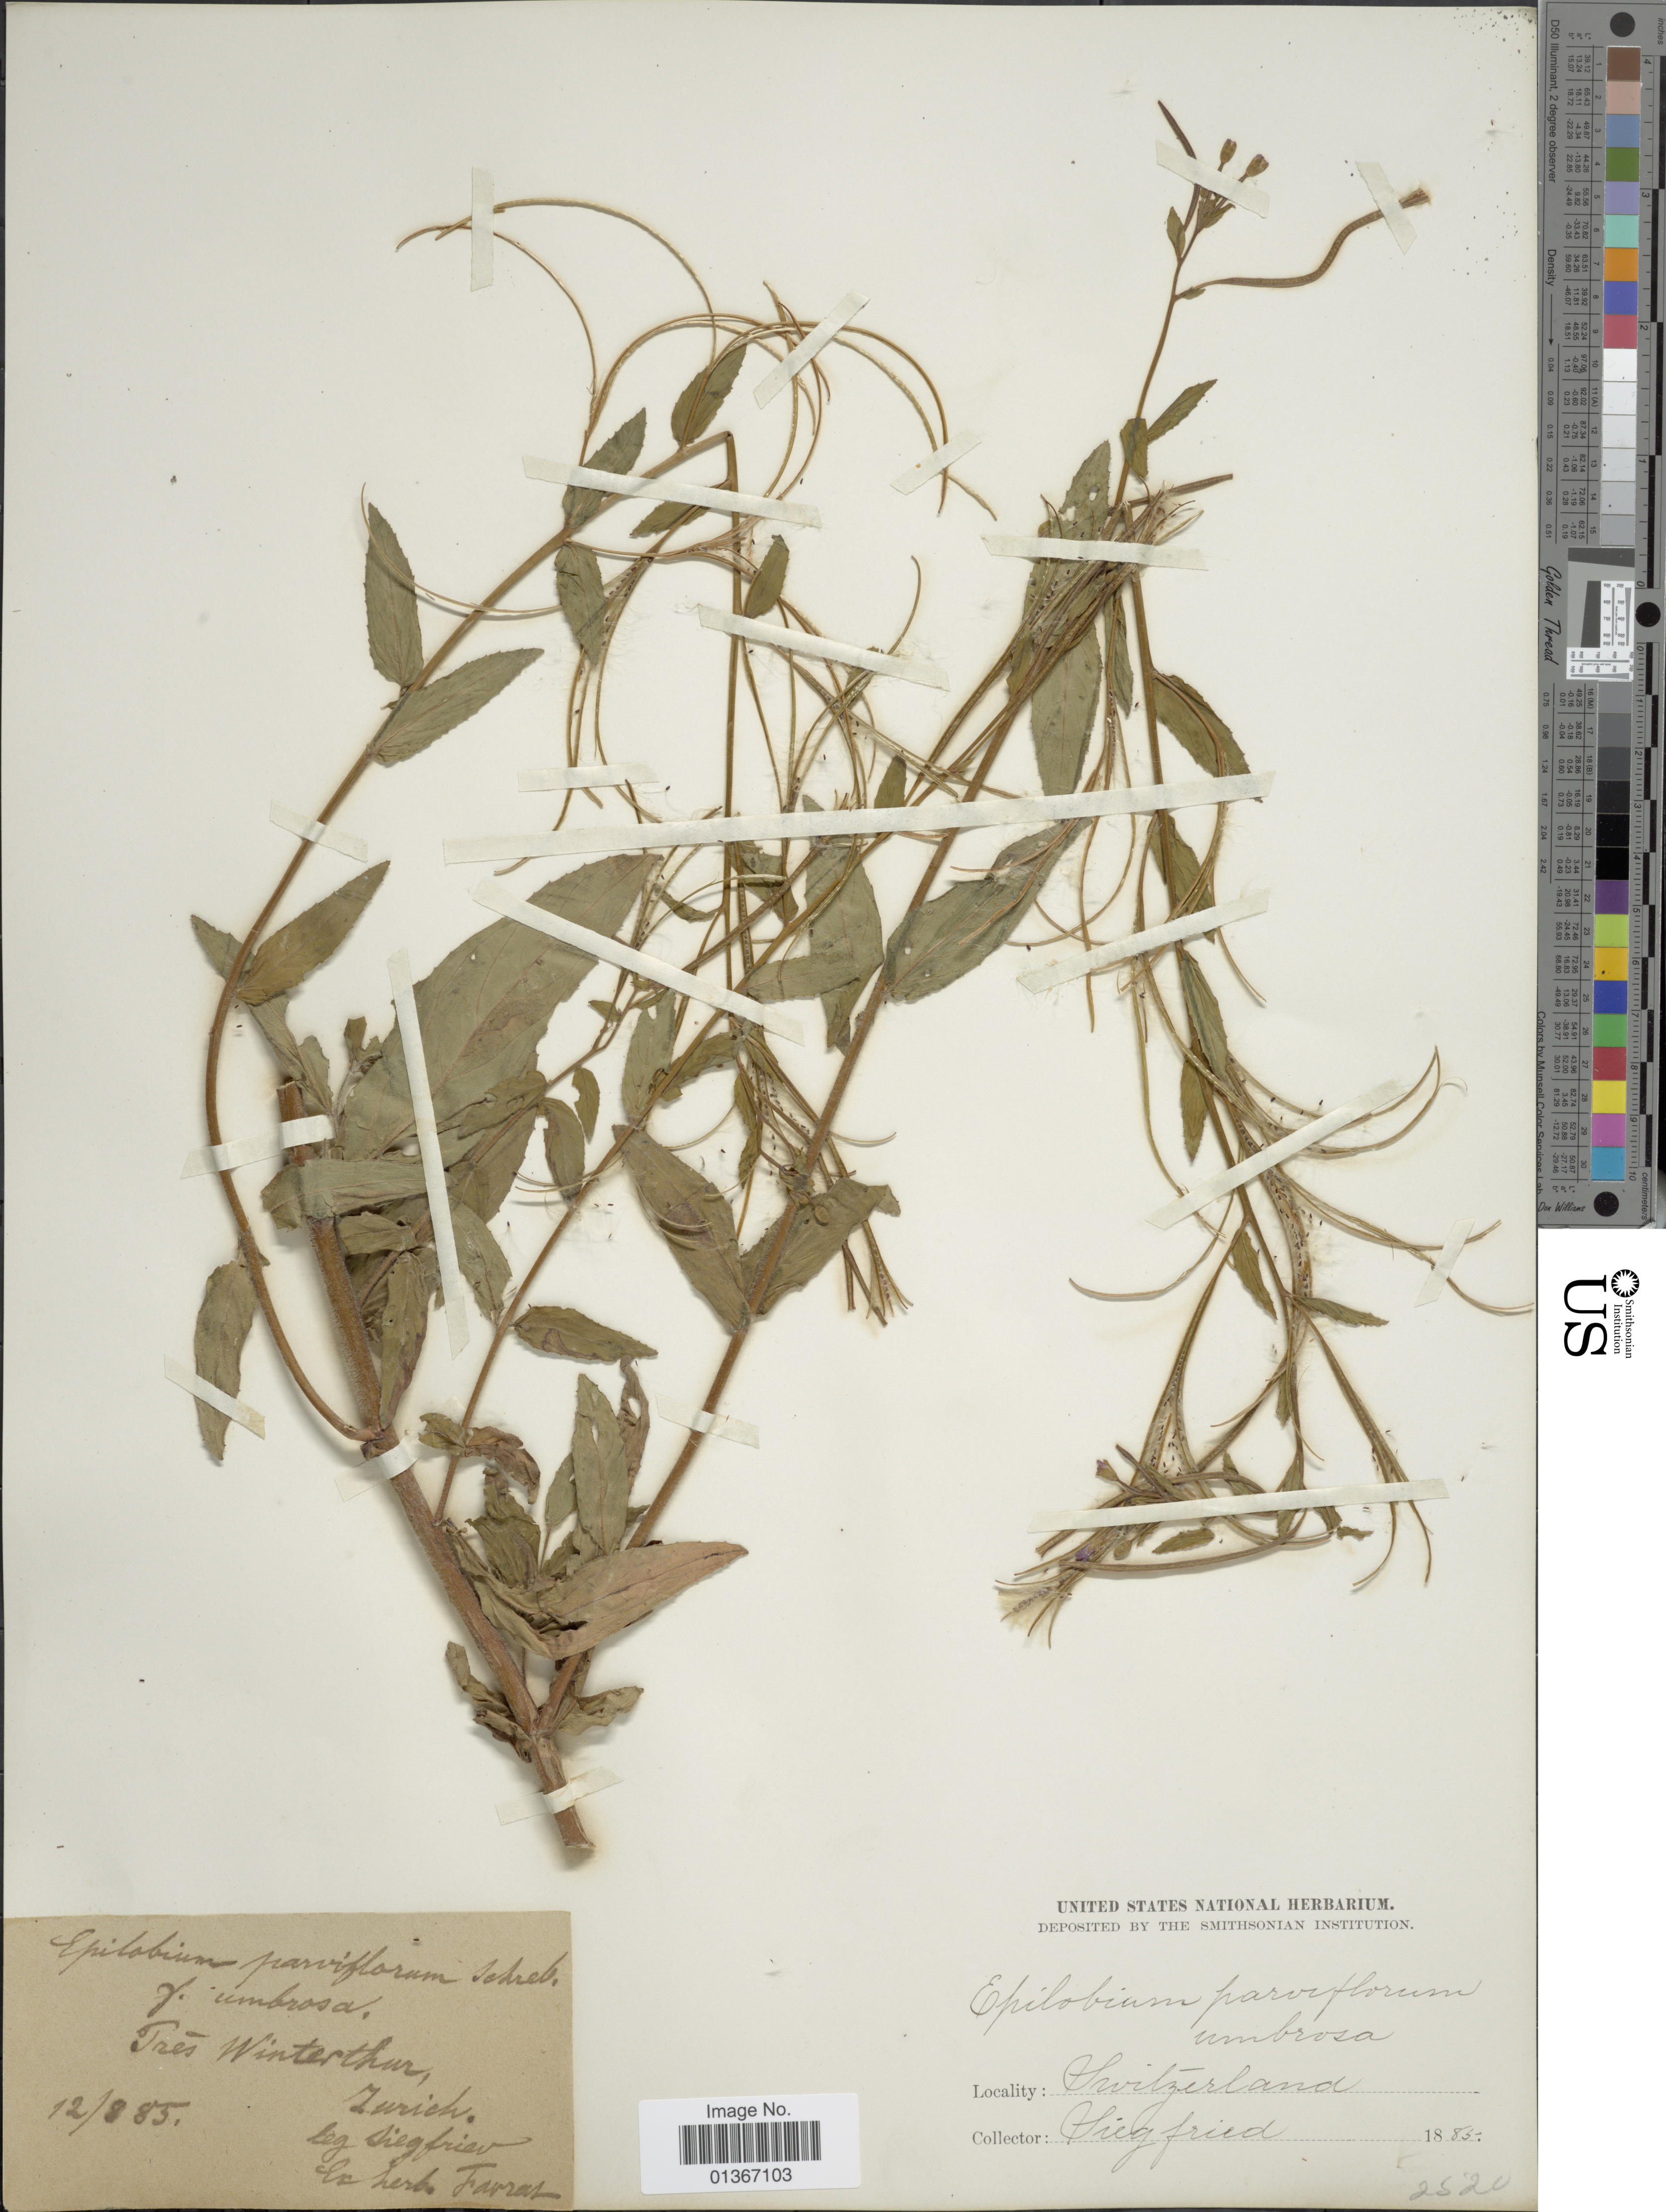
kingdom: Plantae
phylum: Tracheophyta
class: Magnoliopsida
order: Myrtales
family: Onagraceae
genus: Epilobium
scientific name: Epilobium parviflorum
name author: Schreb.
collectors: Siegfried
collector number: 2520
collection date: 1883-08-12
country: Switzerland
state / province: Zurich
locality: Trés Winterthur.